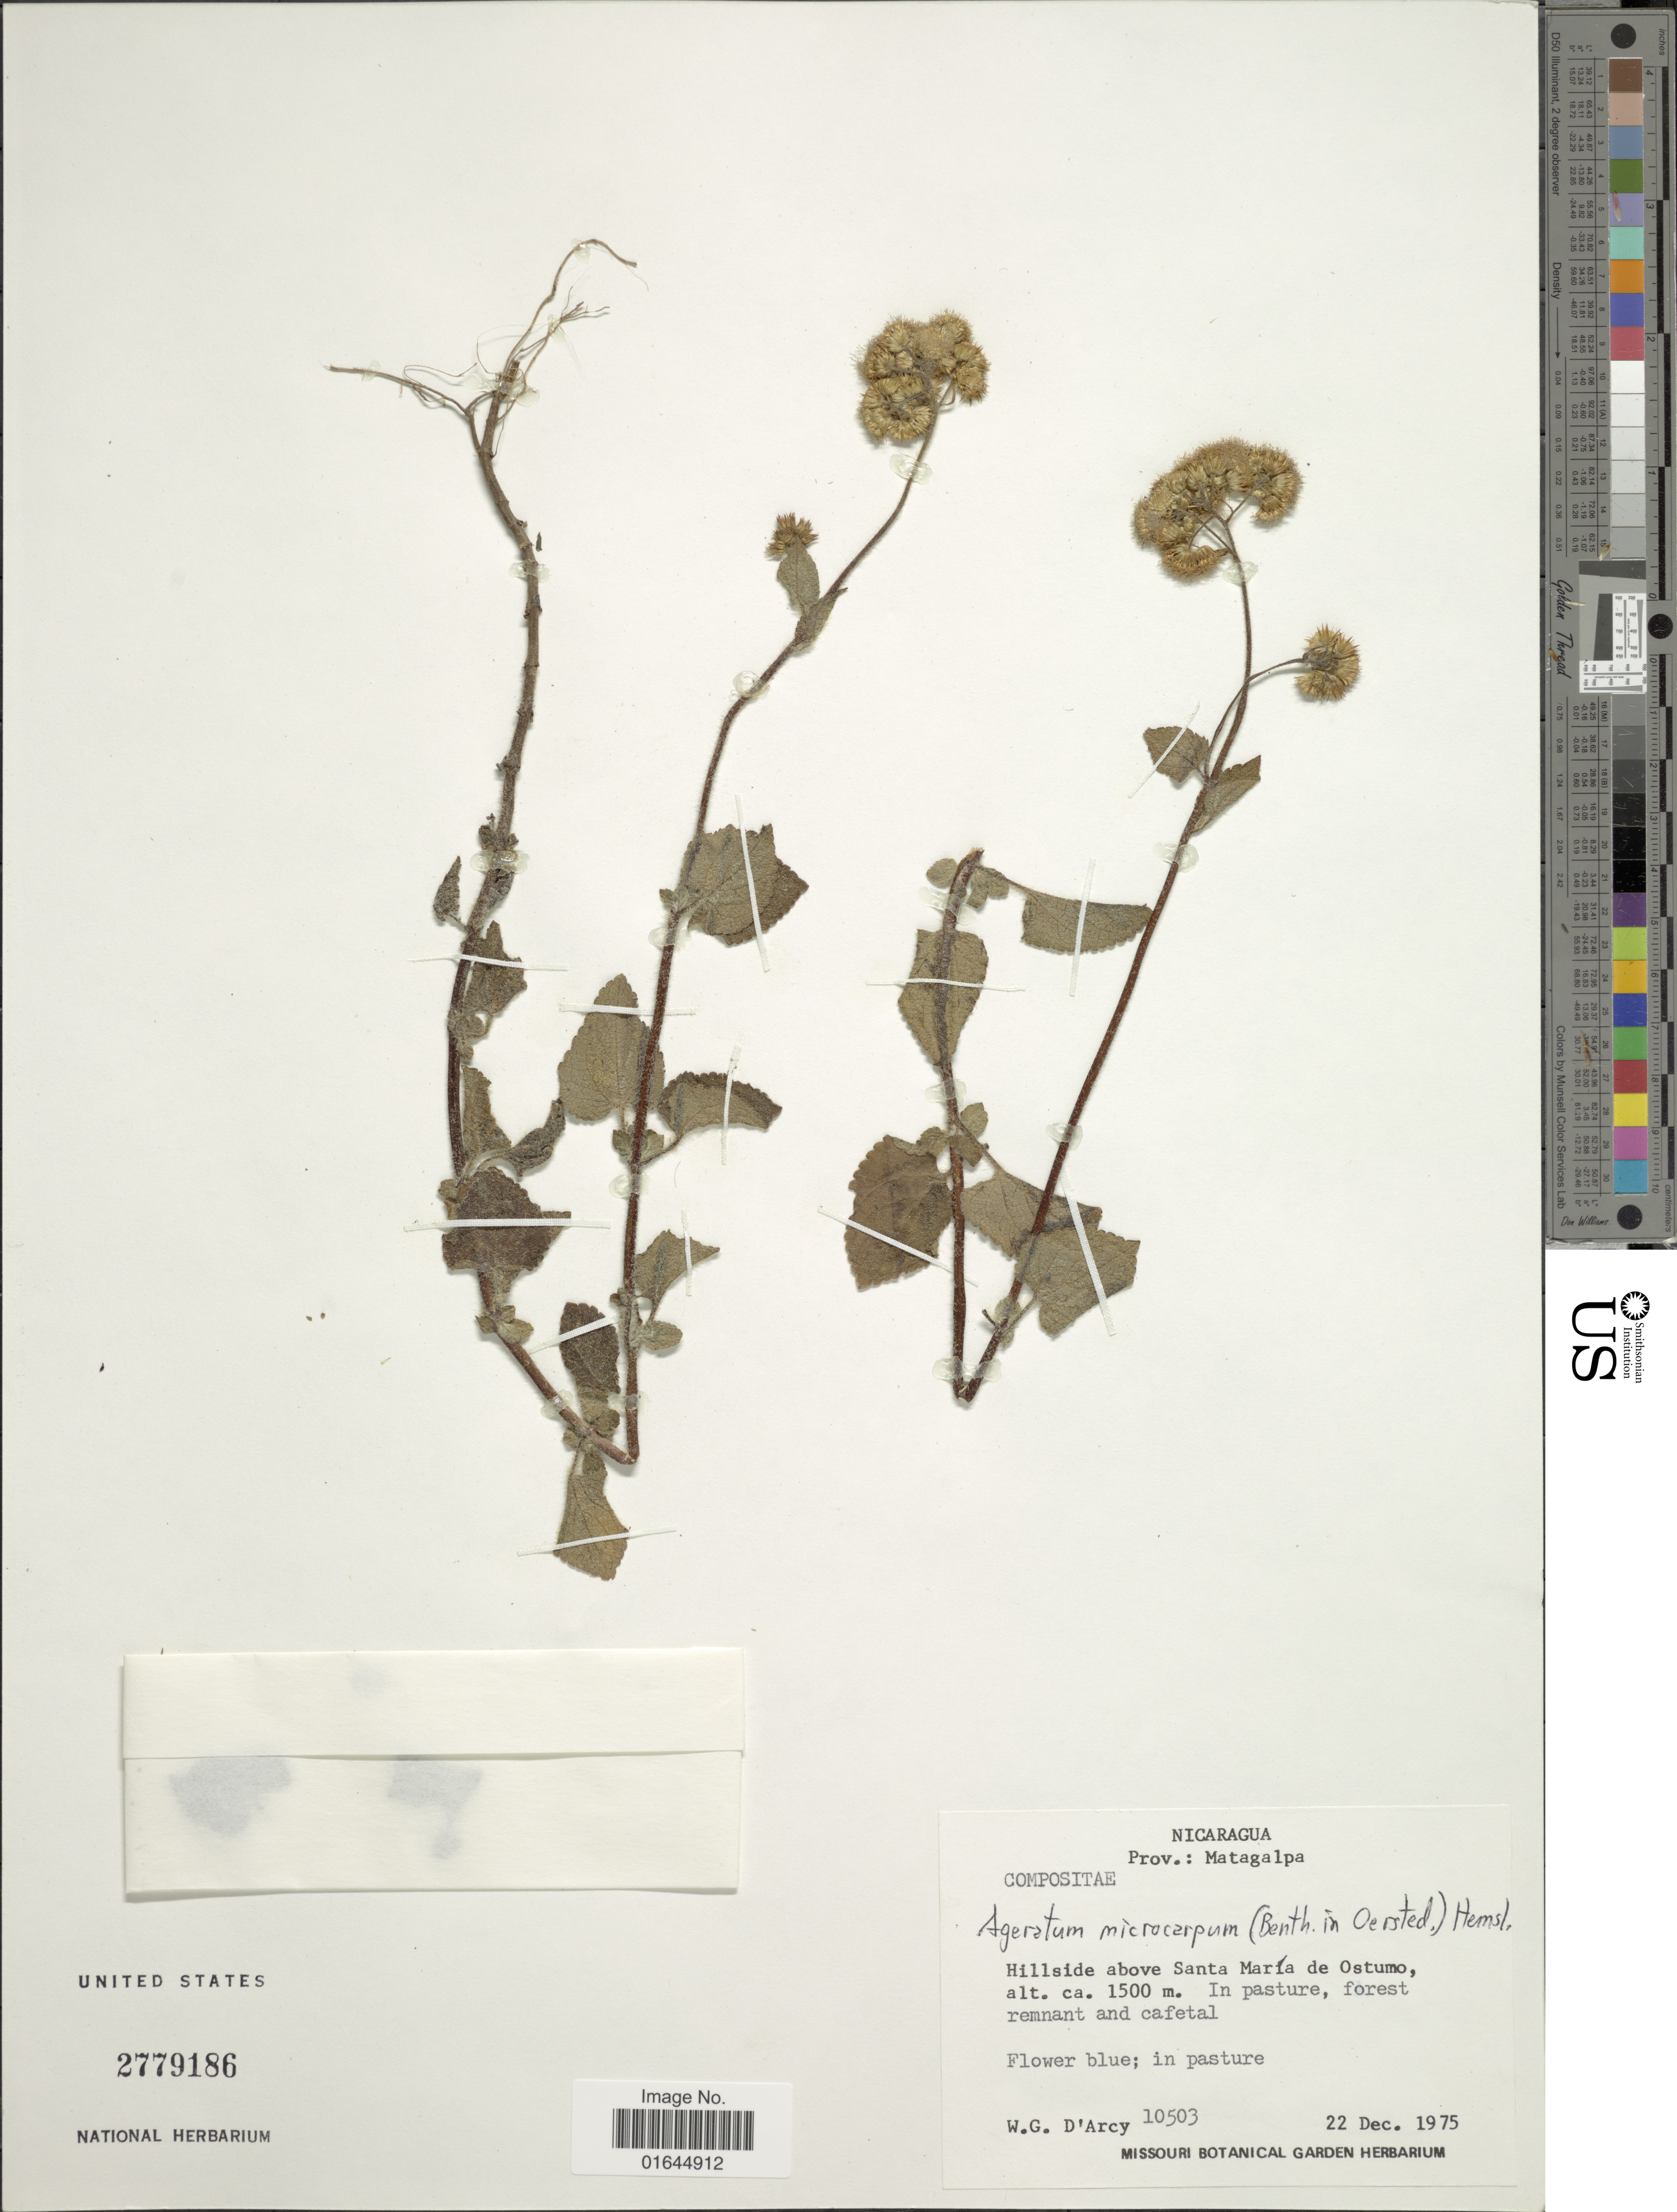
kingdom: Plantae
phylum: Tracheophyta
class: Magnoliopsida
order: Asterales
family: Asteraceae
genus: Ageratum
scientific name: Ageratum houstonianum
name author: Mill.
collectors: W. G. D'Arcy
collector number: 10503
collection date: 1975-12-22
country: Nicaragua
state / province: Matagalpa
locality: Hillsisde above Santa María de Ostumo.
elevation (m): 1500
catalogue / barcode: US 2779186